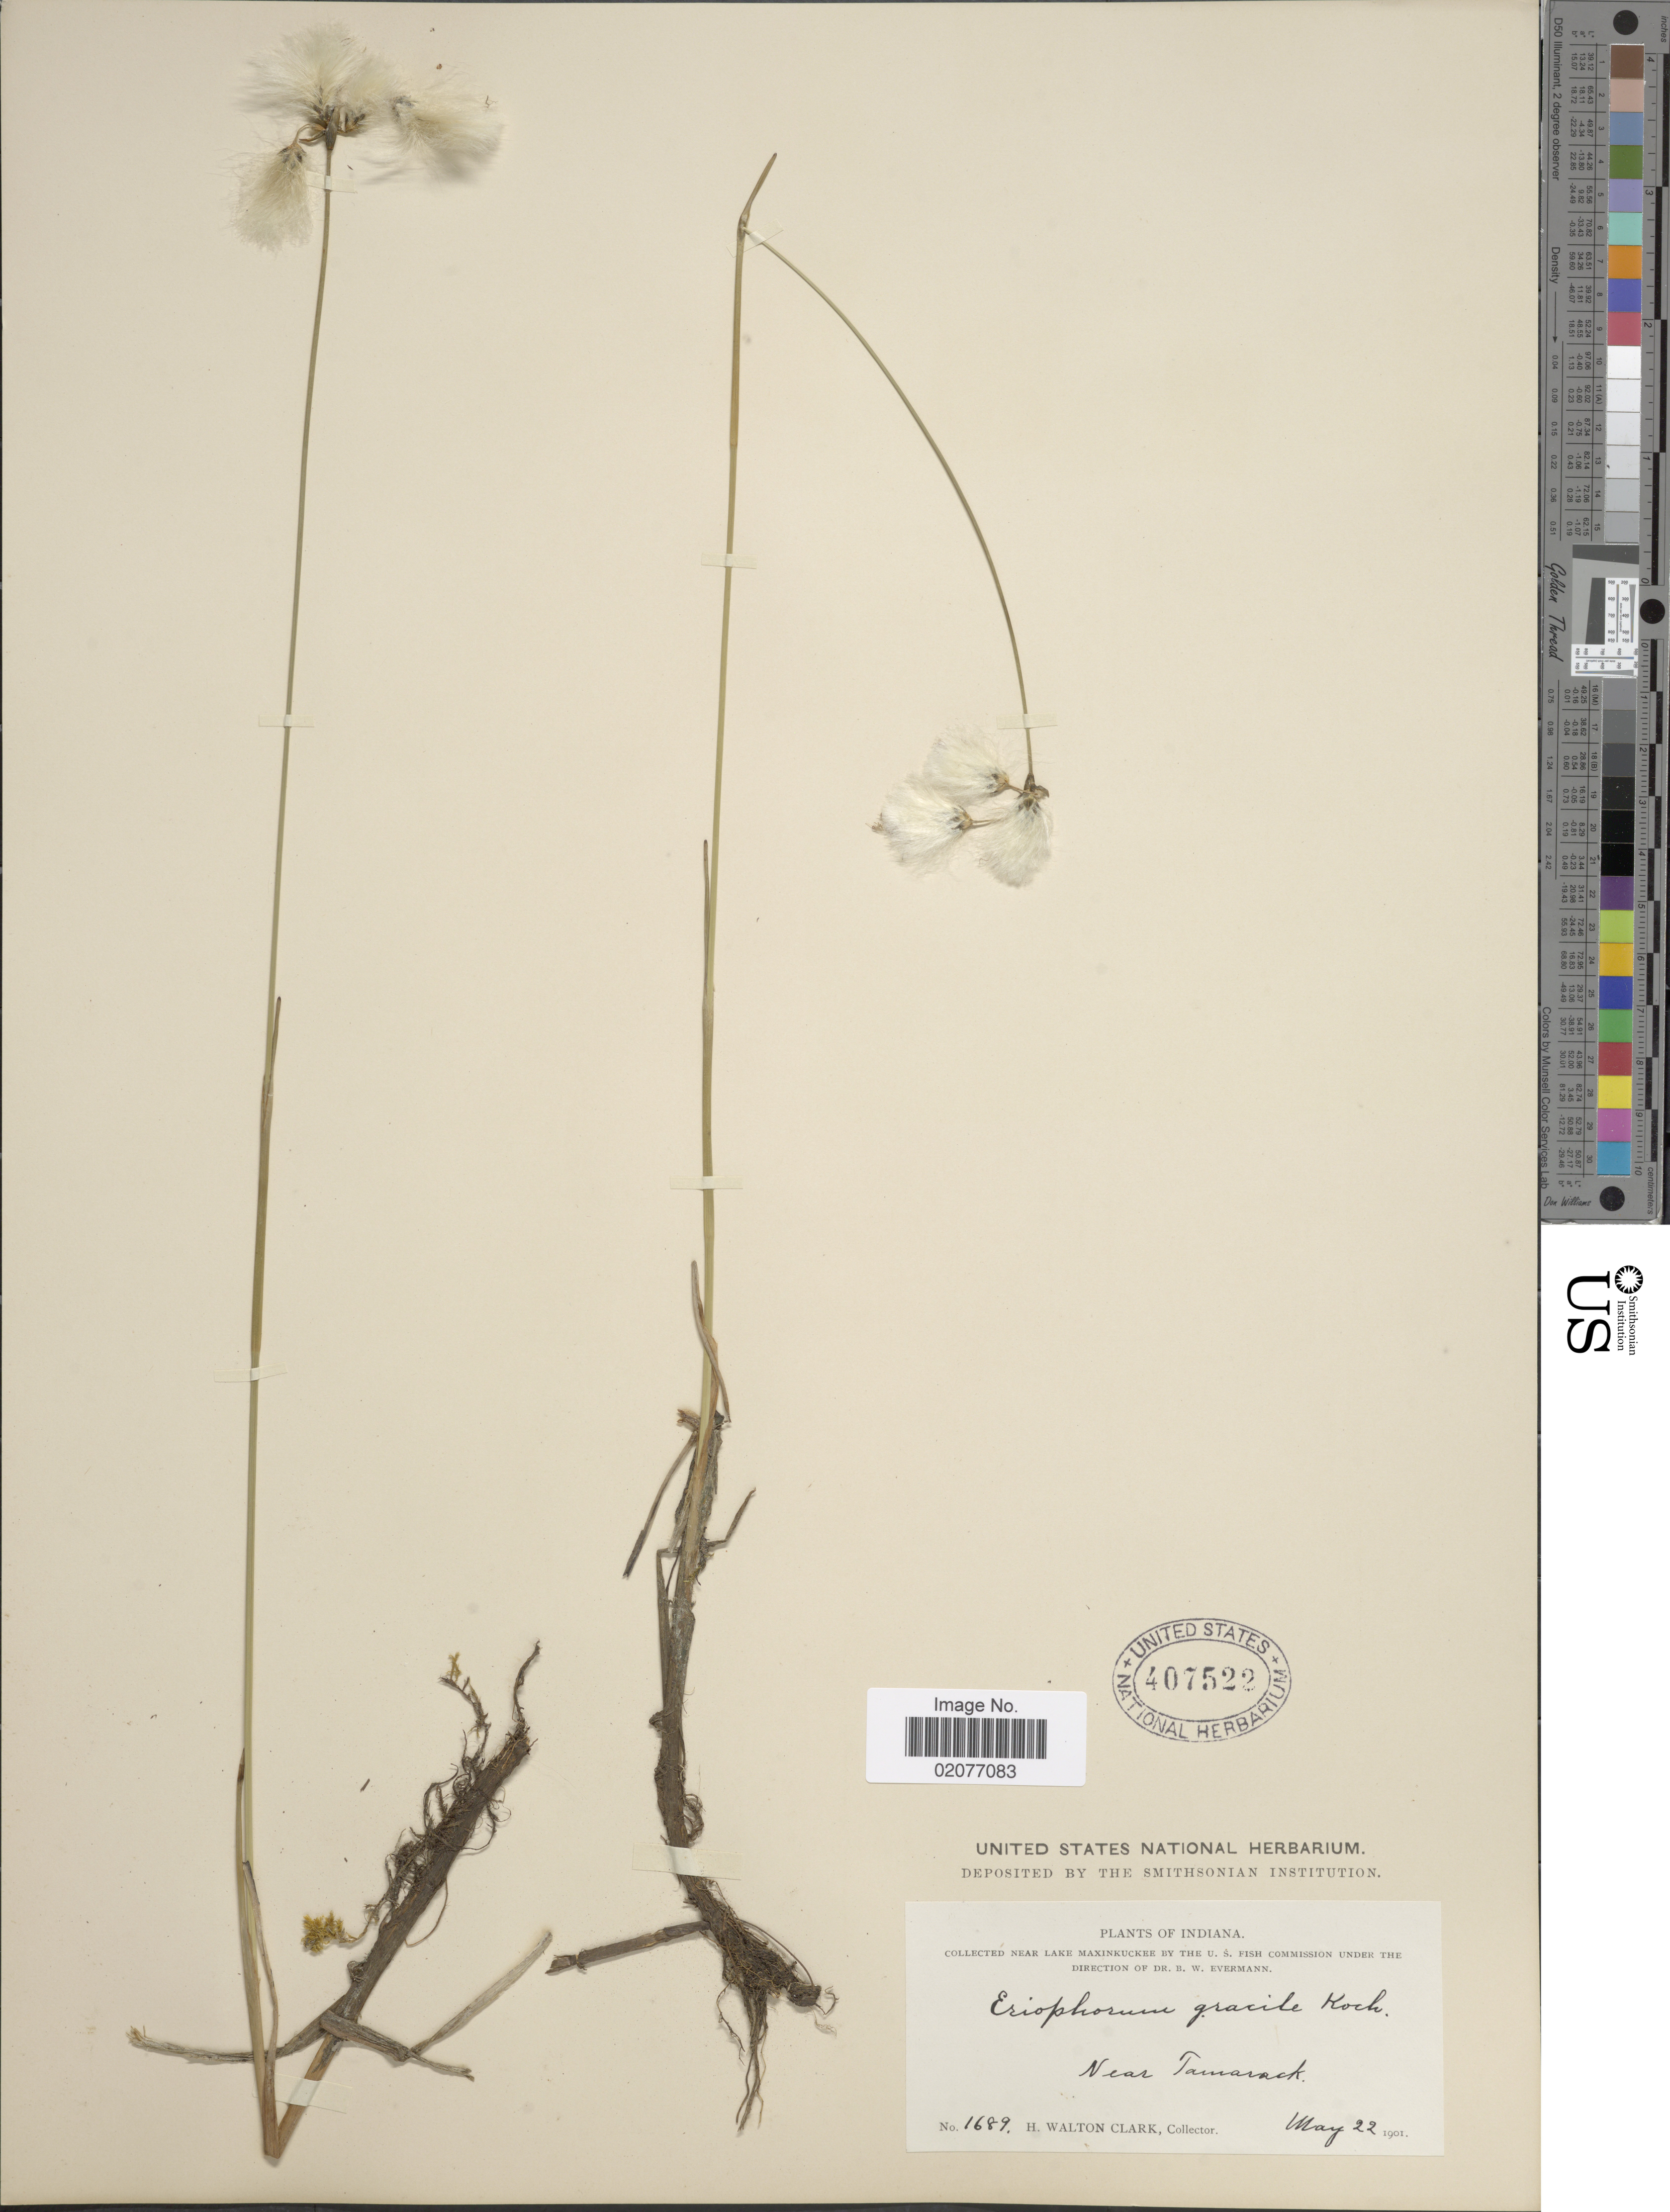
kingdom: Plantae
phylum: Tracheophyta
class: Liliopsida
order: Poales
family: Cyperaceae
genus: Eriophorum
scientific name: Eriophorum gracile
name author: W.D.J. Koch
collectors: H. W. Clark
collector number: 1689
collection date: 1901-05-22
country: United States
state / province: Indiana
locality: Near Tamarack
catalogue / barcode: US 407522